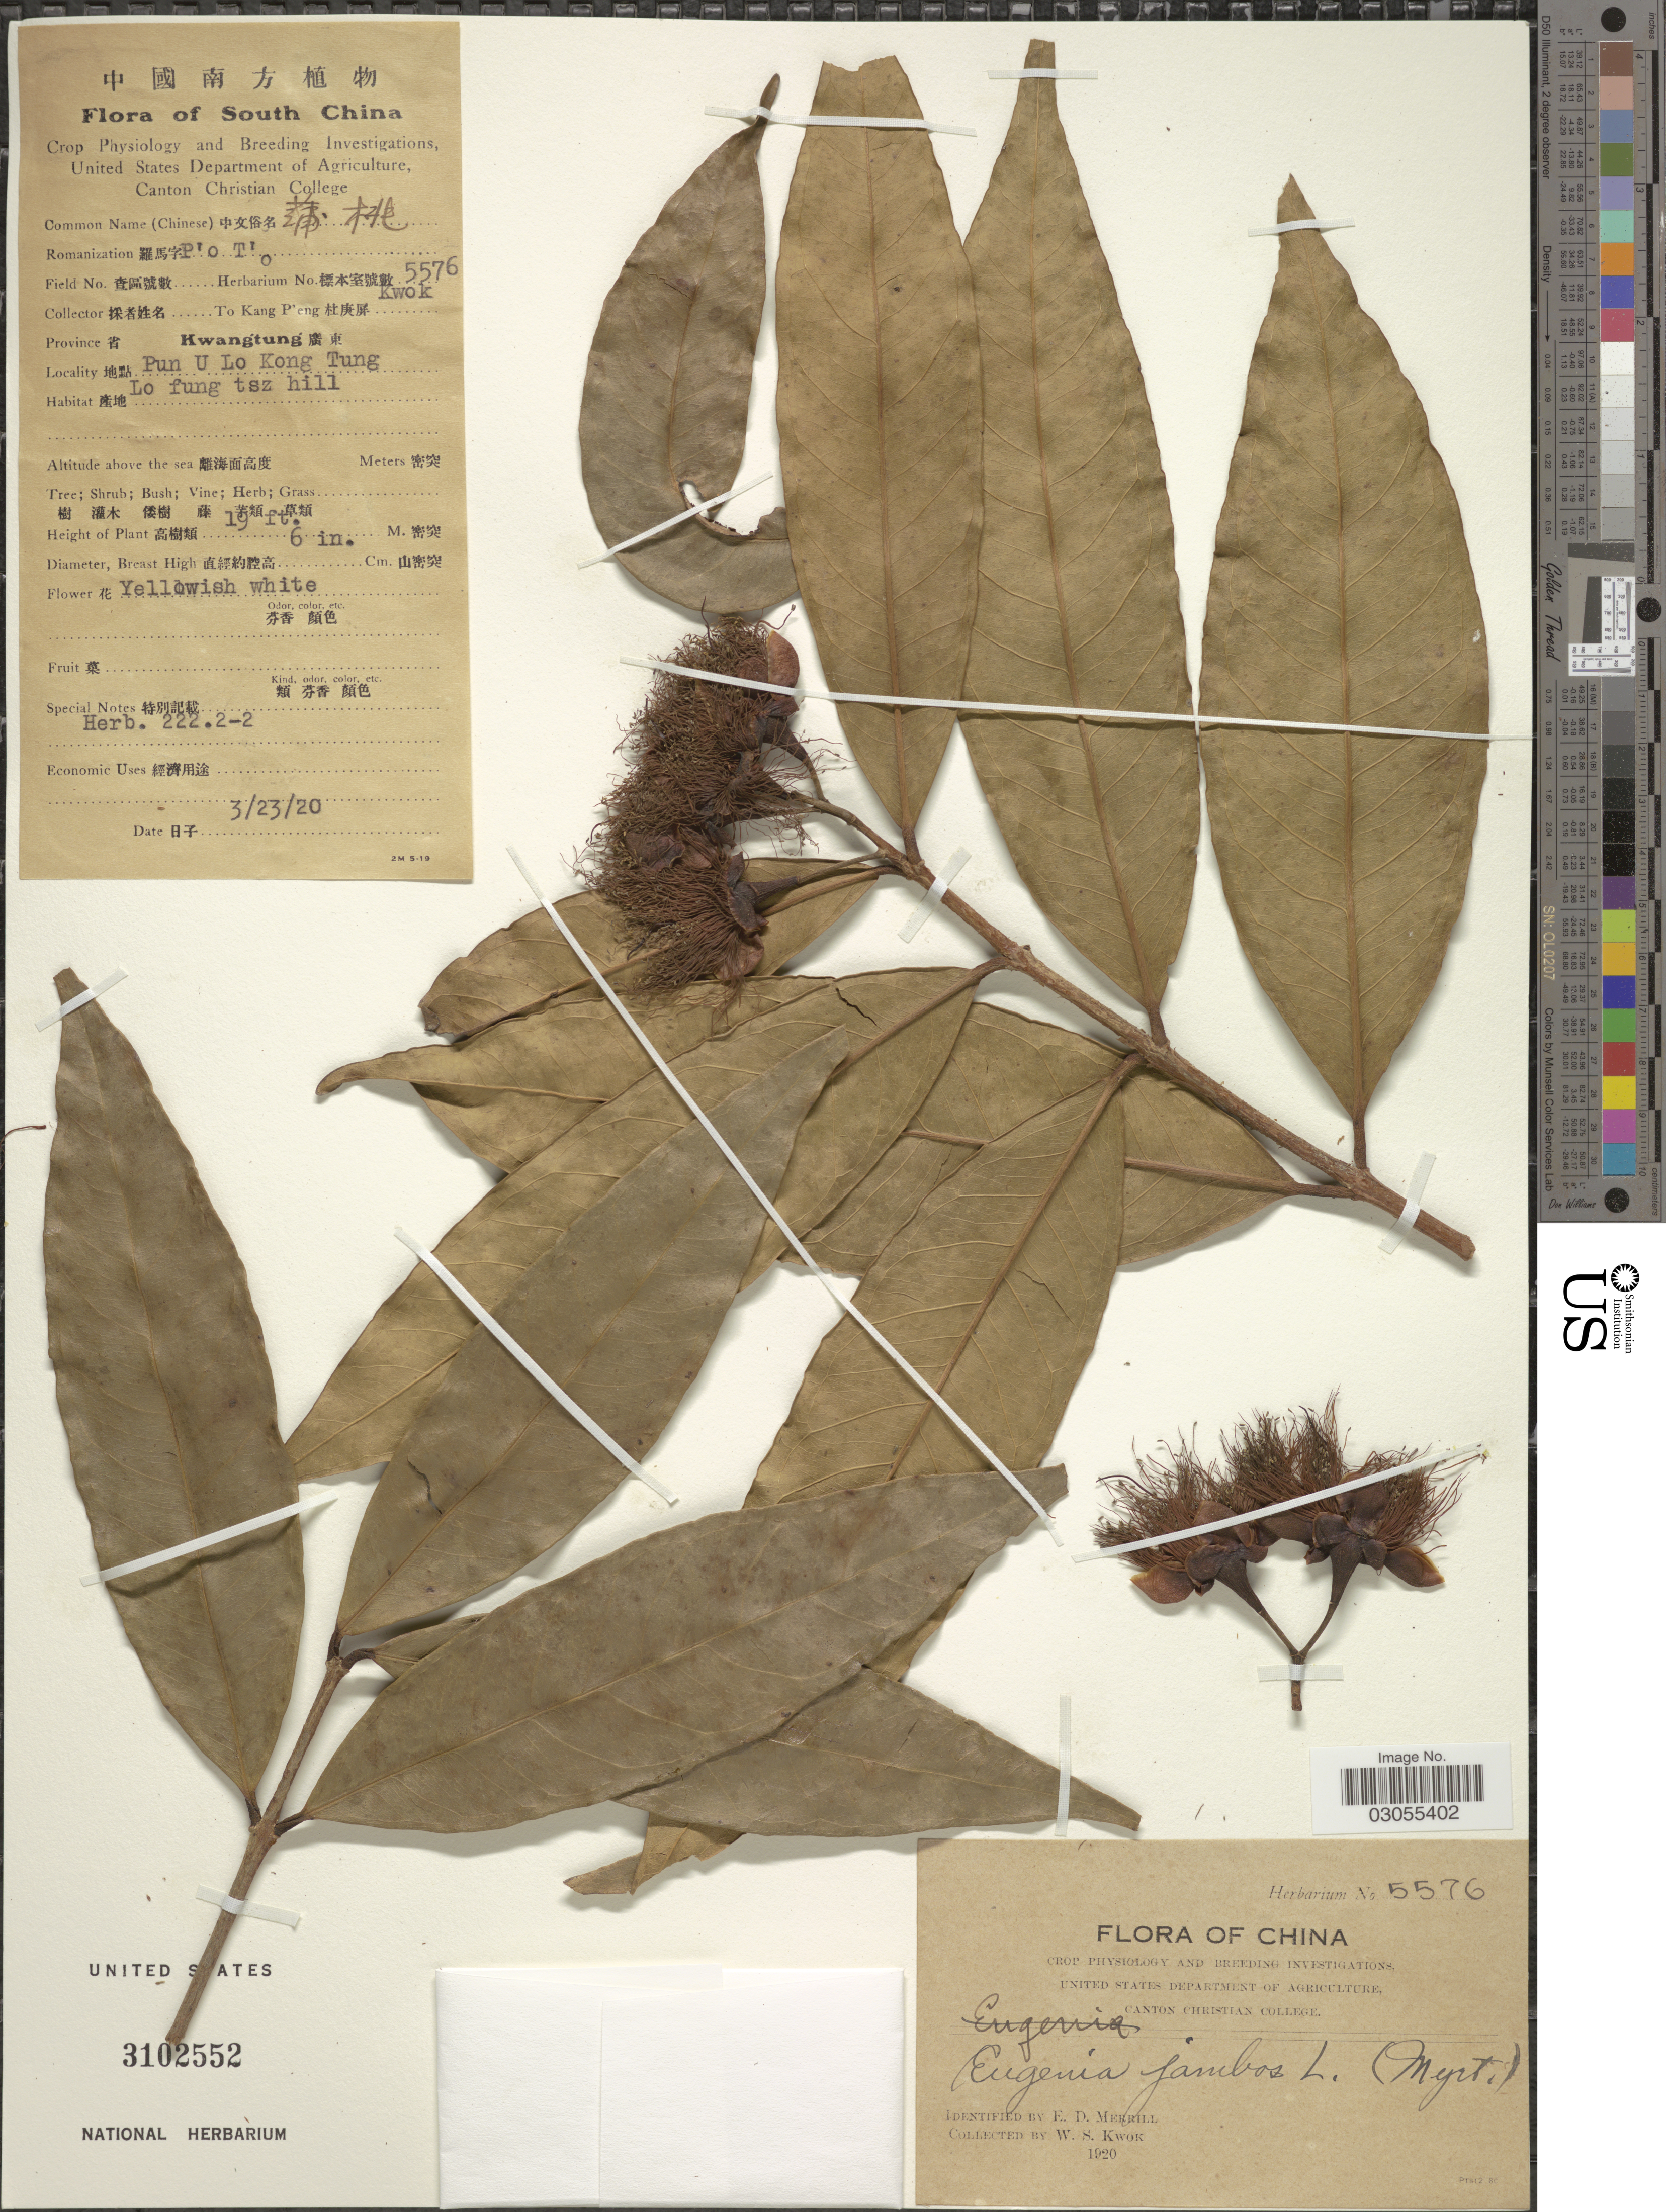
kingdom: Plantae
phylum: Tracheophyta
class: Magnoliopsida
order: Myrtales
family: Myrtaceae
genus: Syzygium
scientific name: Syzygium jambos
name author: (L.) Alston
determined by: Strong, Mark T., (BOT), Smithsonian Institution - National Museum of Natural History (UNITED STATES)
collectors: W. Kwok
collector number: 5576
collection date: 1920-03-23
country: China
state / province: Guangdong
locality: South China. Province Kwangtung. Pun U Lo Kong Tung Lo fung tsz hill.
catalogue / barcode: US 3102552